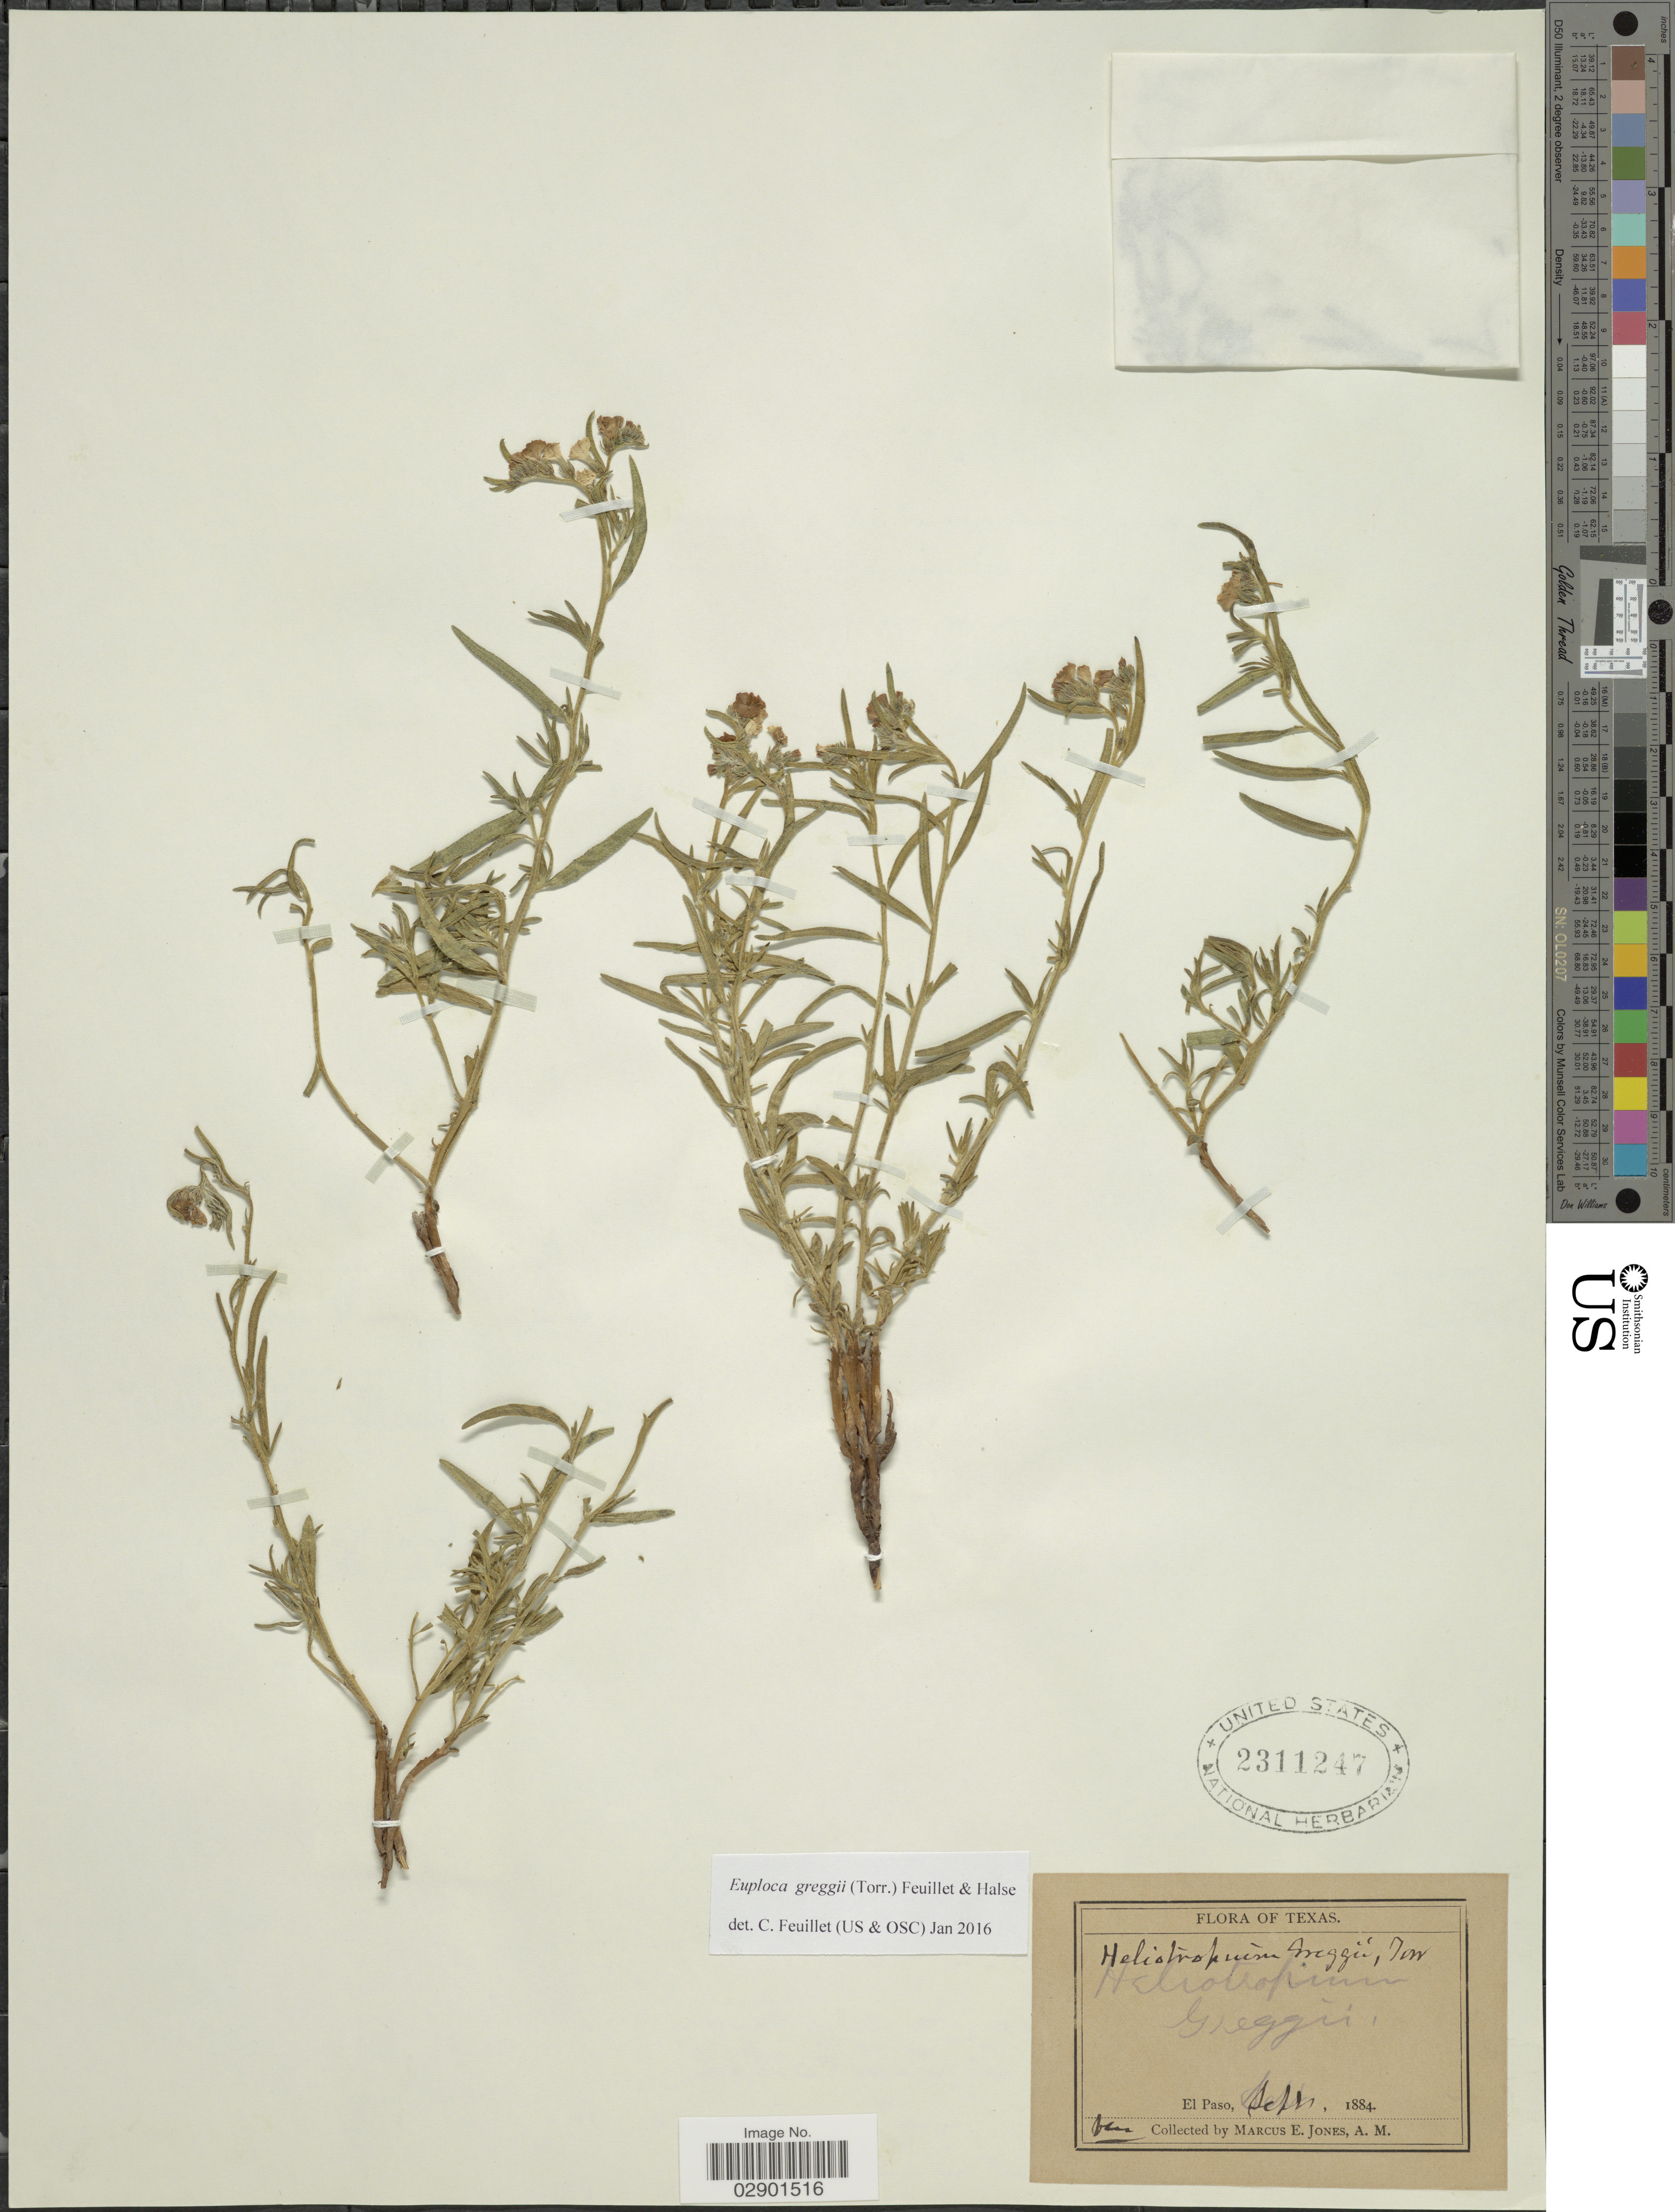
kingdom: Plantae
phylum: Tracheophyta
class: Magnoliopsida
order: Boraginales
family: Heliotropiaceae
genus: Euploca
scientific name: Euploca greggii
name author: (Torr.) Feuillet & Halse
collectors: M. E. Jones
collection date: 1884-09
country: United States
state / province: Texas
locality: El Paso.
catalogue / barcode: US 2311247